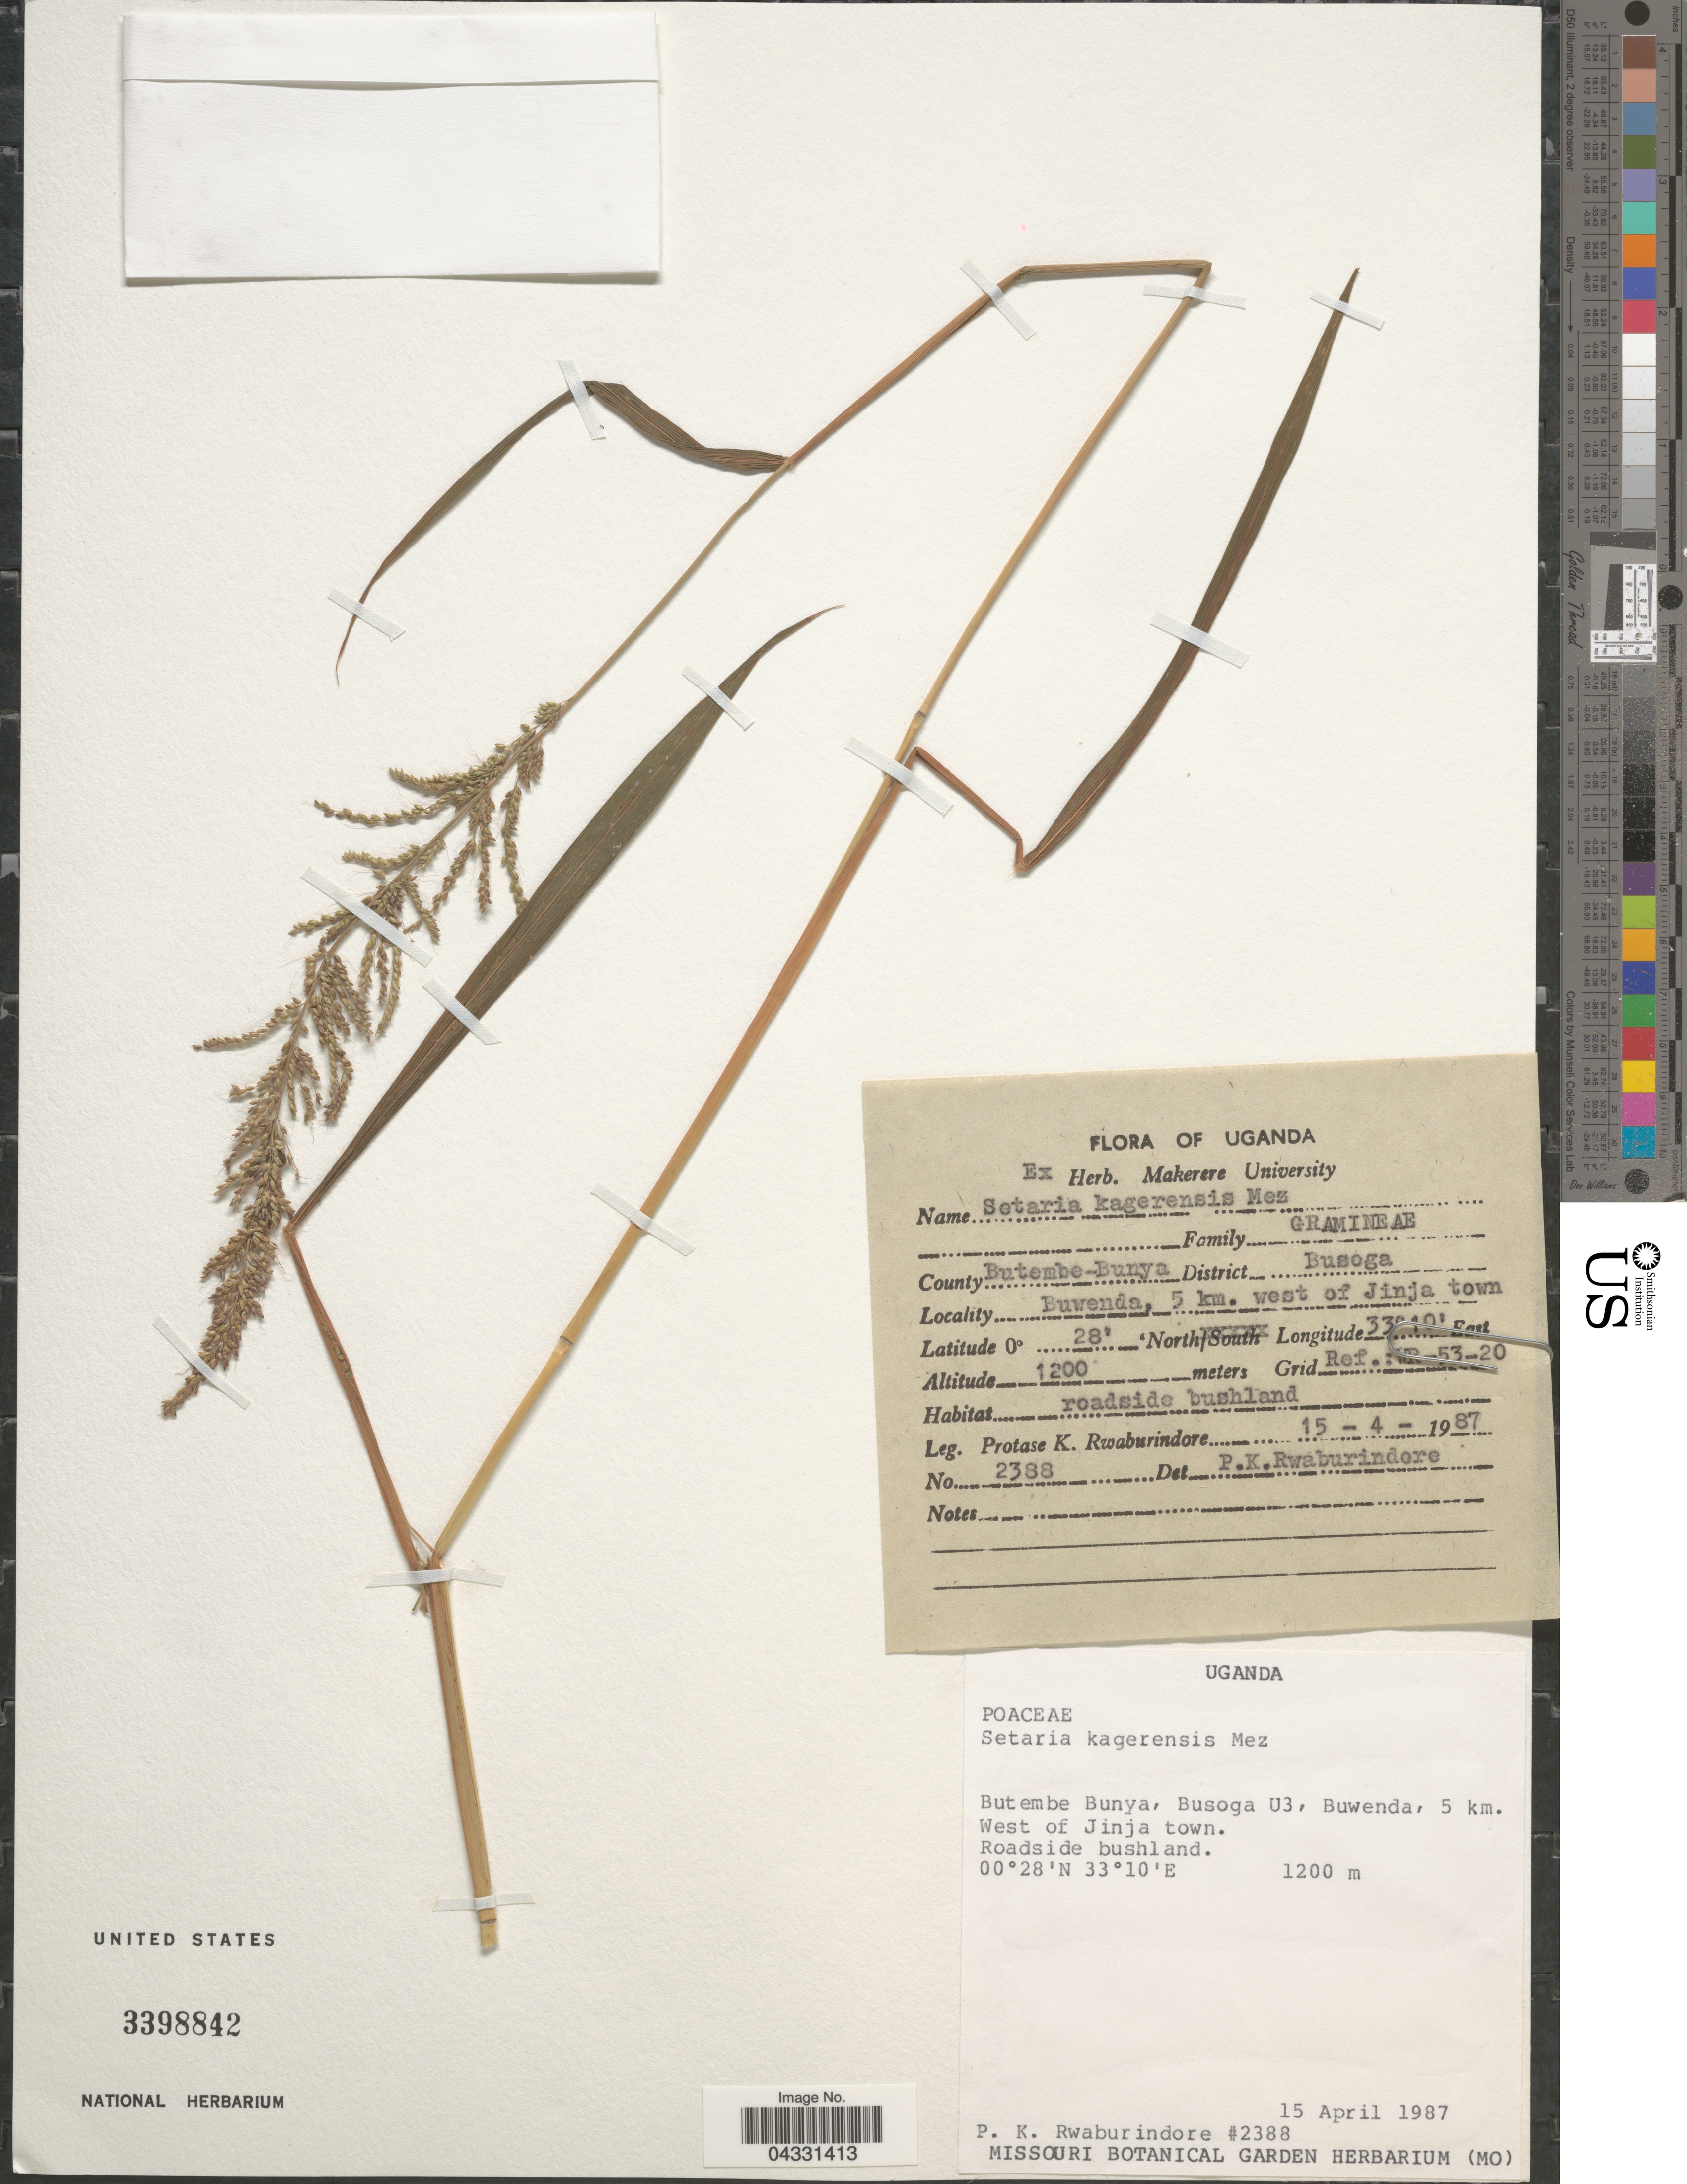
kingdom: Plantae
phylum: Tracheophyta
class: Liliopsida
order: Poales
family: Poaceae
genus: Setaria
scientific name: Setaria kagerensis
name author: Mez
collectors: P. Rwaburindore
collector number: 2388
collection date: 1987-04-15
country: Uganda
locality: County Butembe-Bunya. District Busoga U3. Buweda, 5 km. West of Jinja town.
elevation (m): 1200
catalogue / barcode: US 3398842